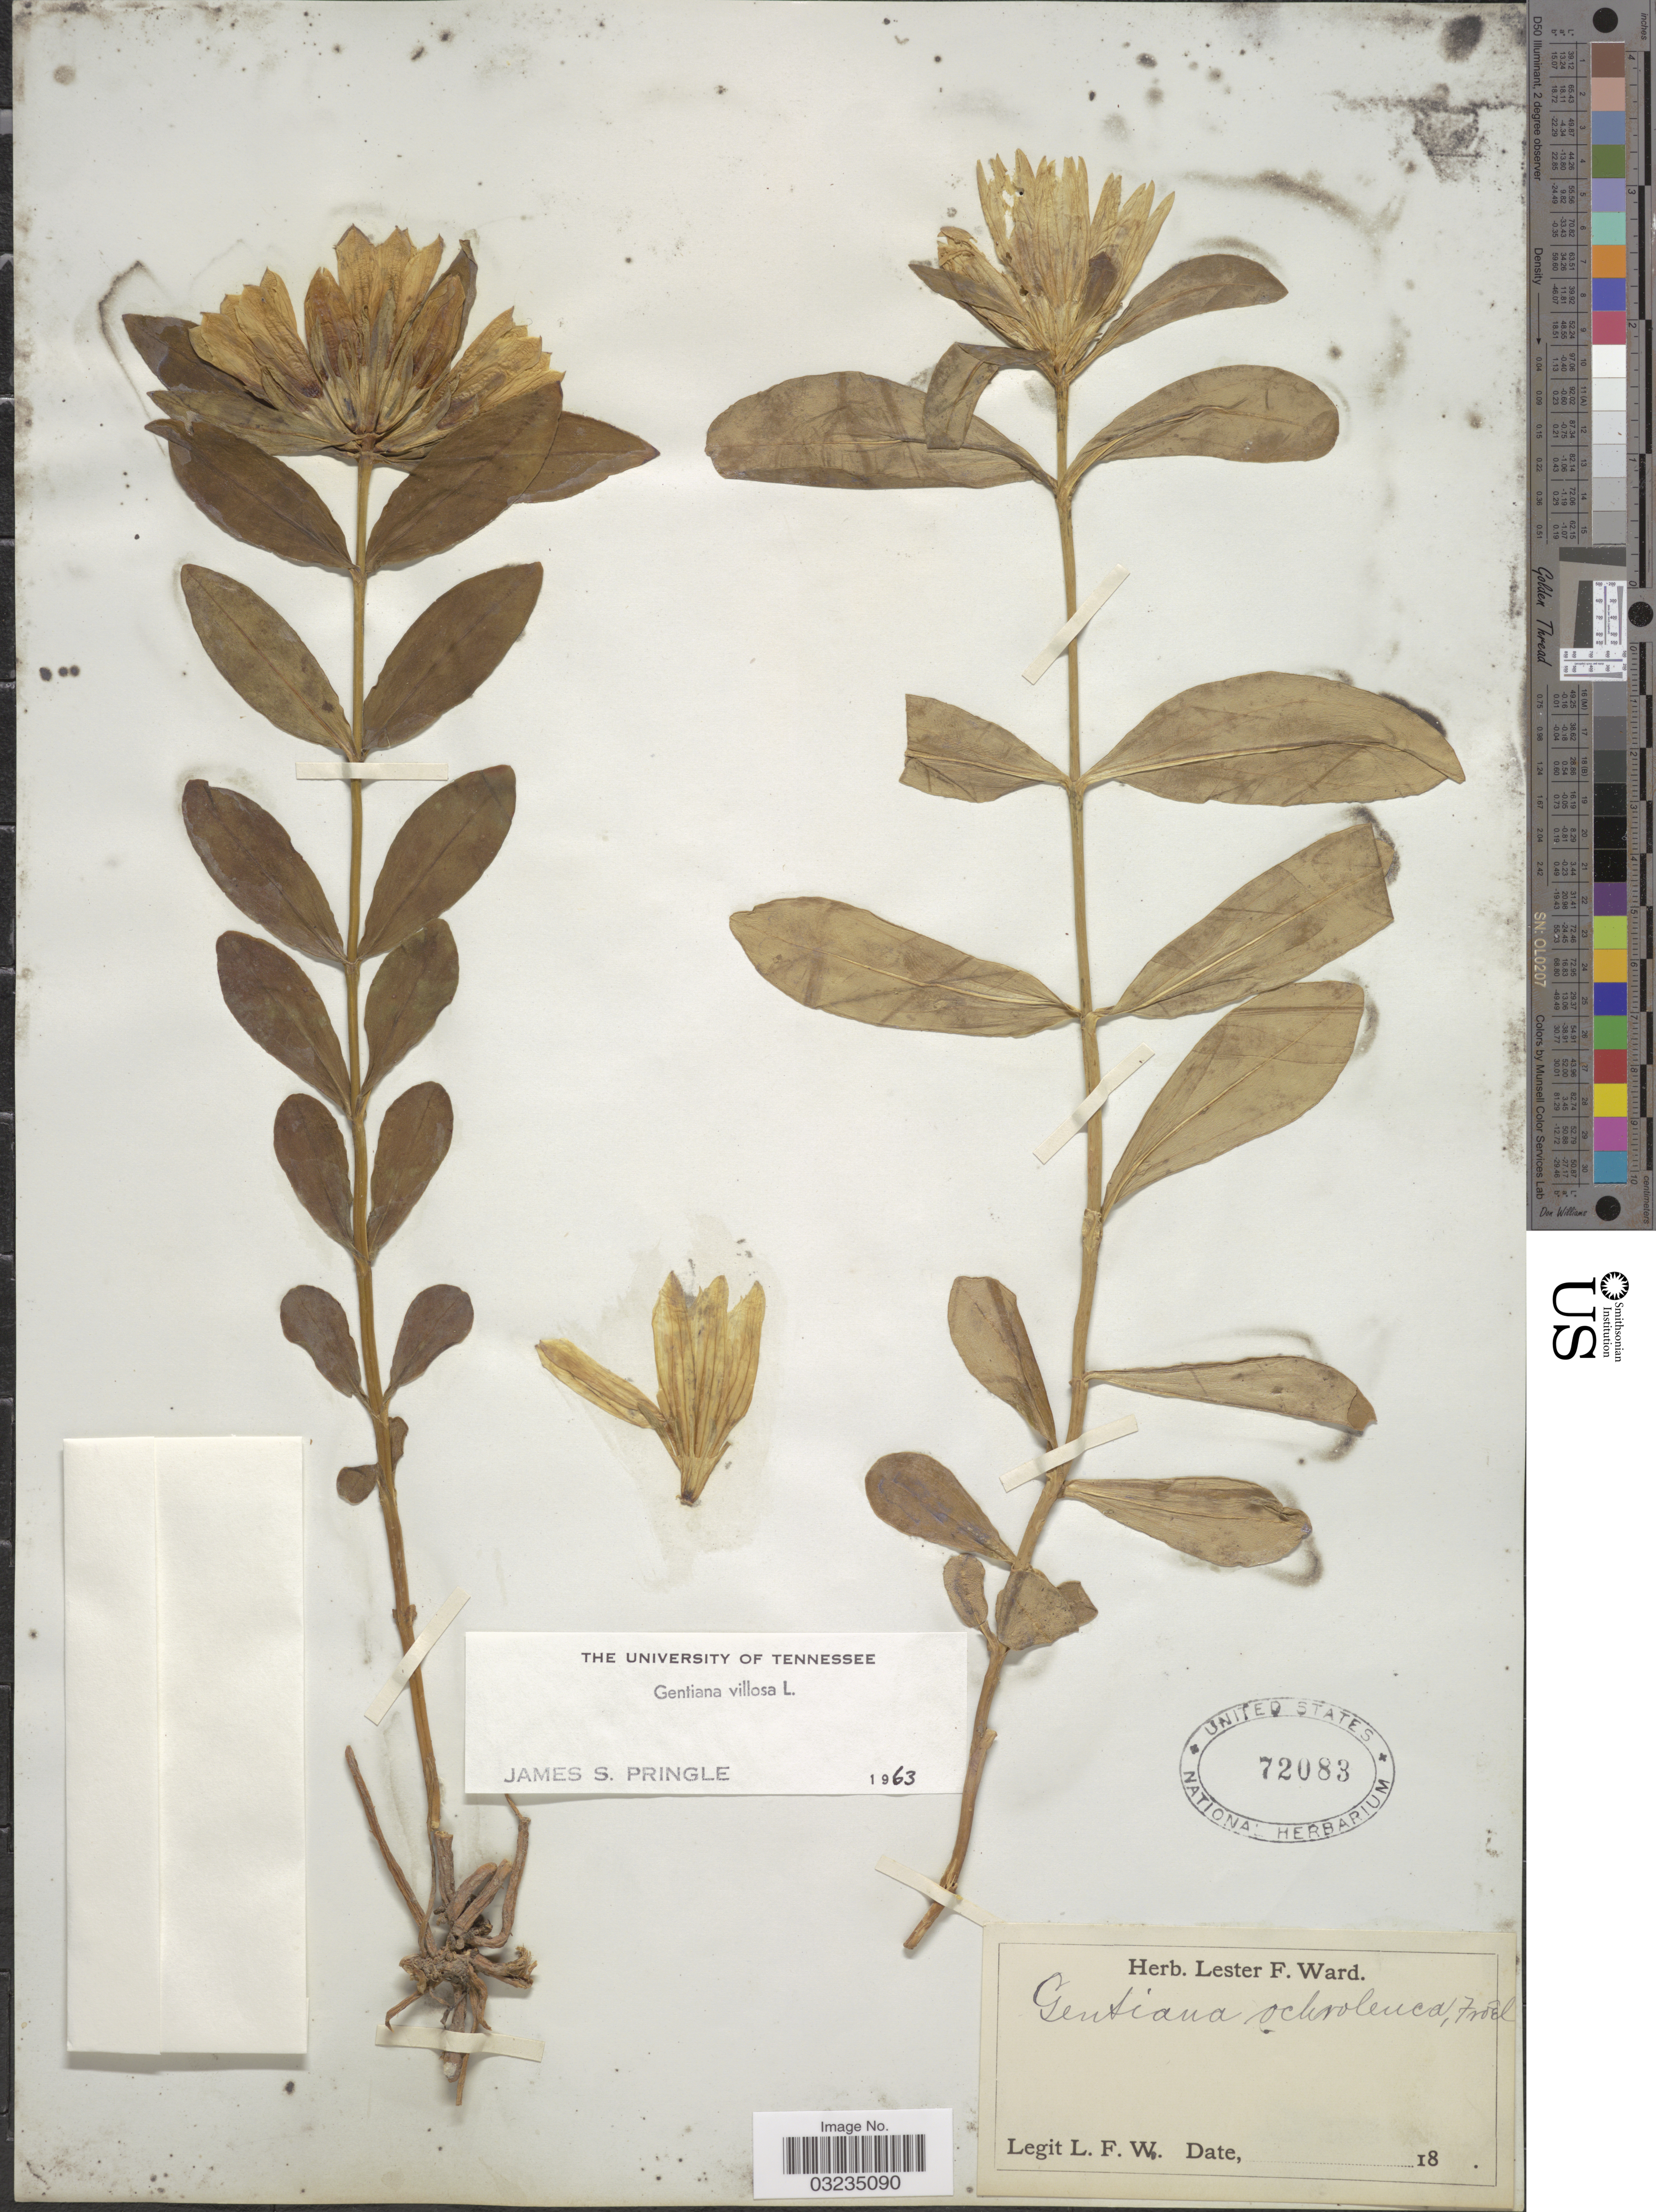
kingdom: Plantae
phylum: Tracheophyta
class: Magnoliopsida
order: Gentianales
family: Gentianaceae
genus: Gentiana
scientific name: Gentiana villosa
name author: L.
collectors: L. F. Ward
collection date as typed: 18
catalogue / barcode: US 72083